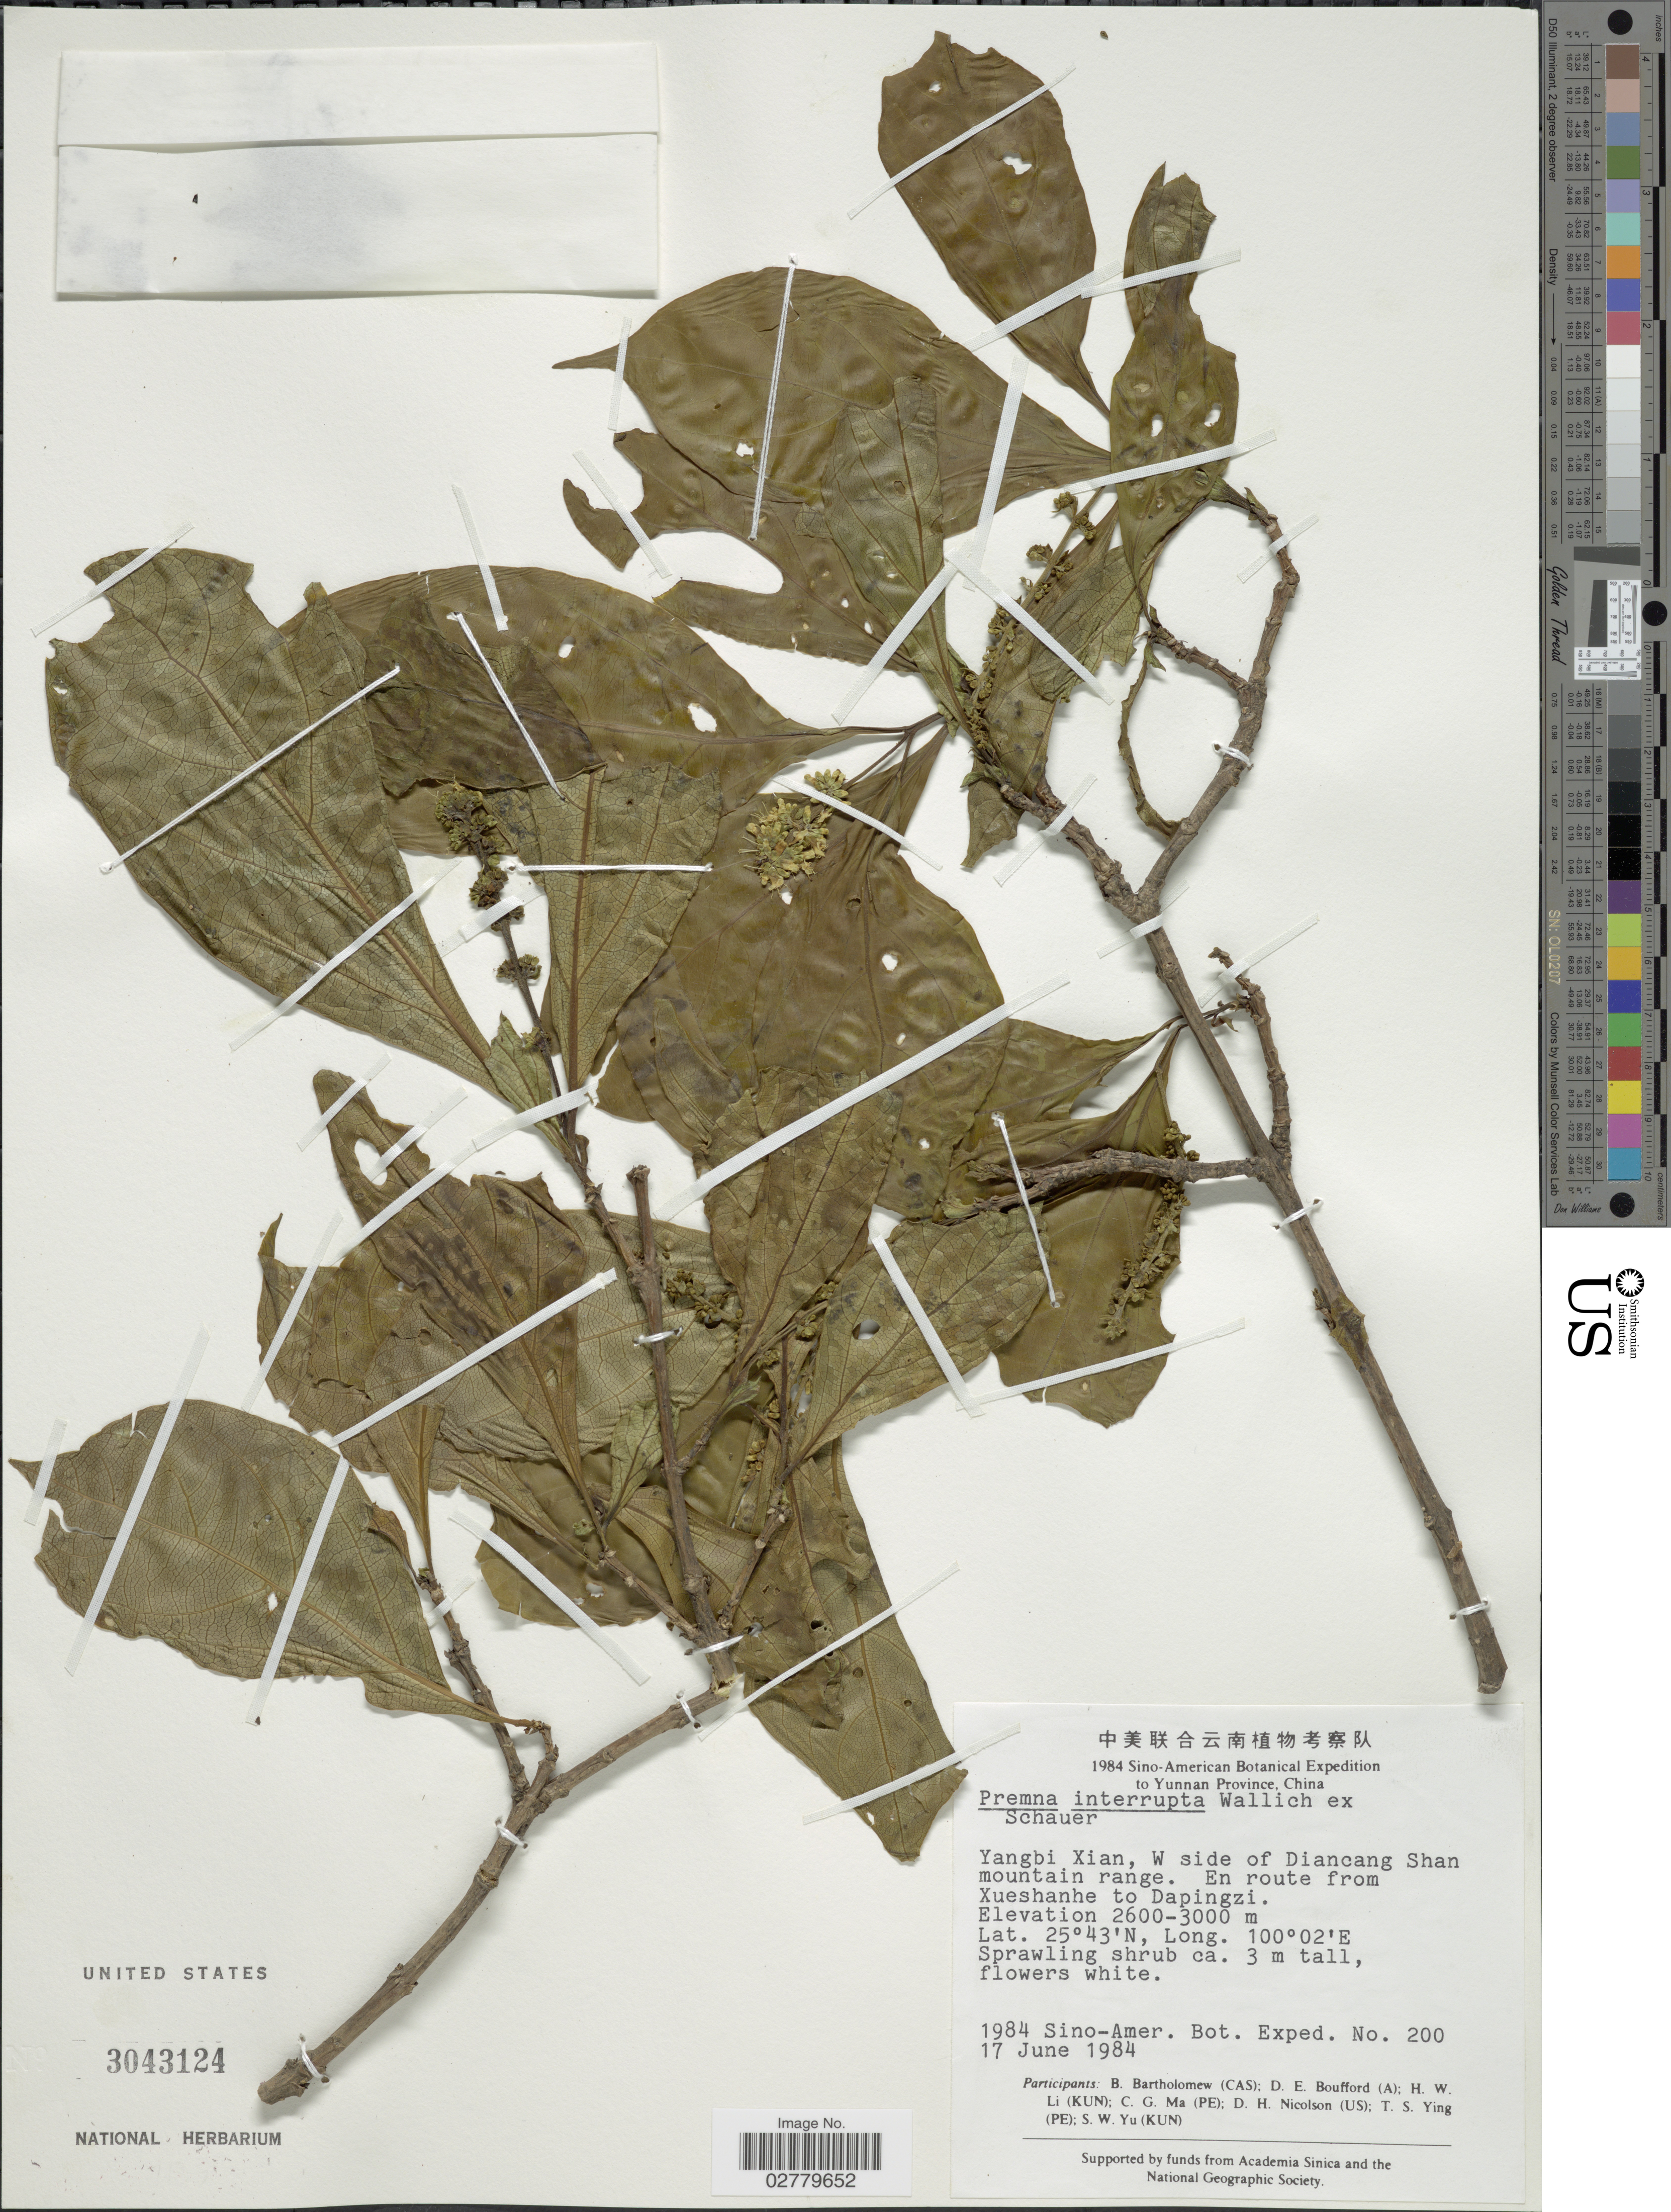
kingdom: Plantae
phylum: Tracheophyta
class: Magnoliopsida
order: Lamiales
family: Lamiaceae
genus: Premna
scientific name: Premna interrupta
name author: Wall. ex Schauer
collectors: Sino-Amer. Bot. Exped. 1984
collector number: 200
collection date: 1984-06-17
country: China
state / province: Yunnan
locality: Yangbi Xian, W side of Diancang Shan mountain range. En route from Xueshanhe to Dapingzi.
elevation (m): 2600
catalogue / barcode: US 3043124